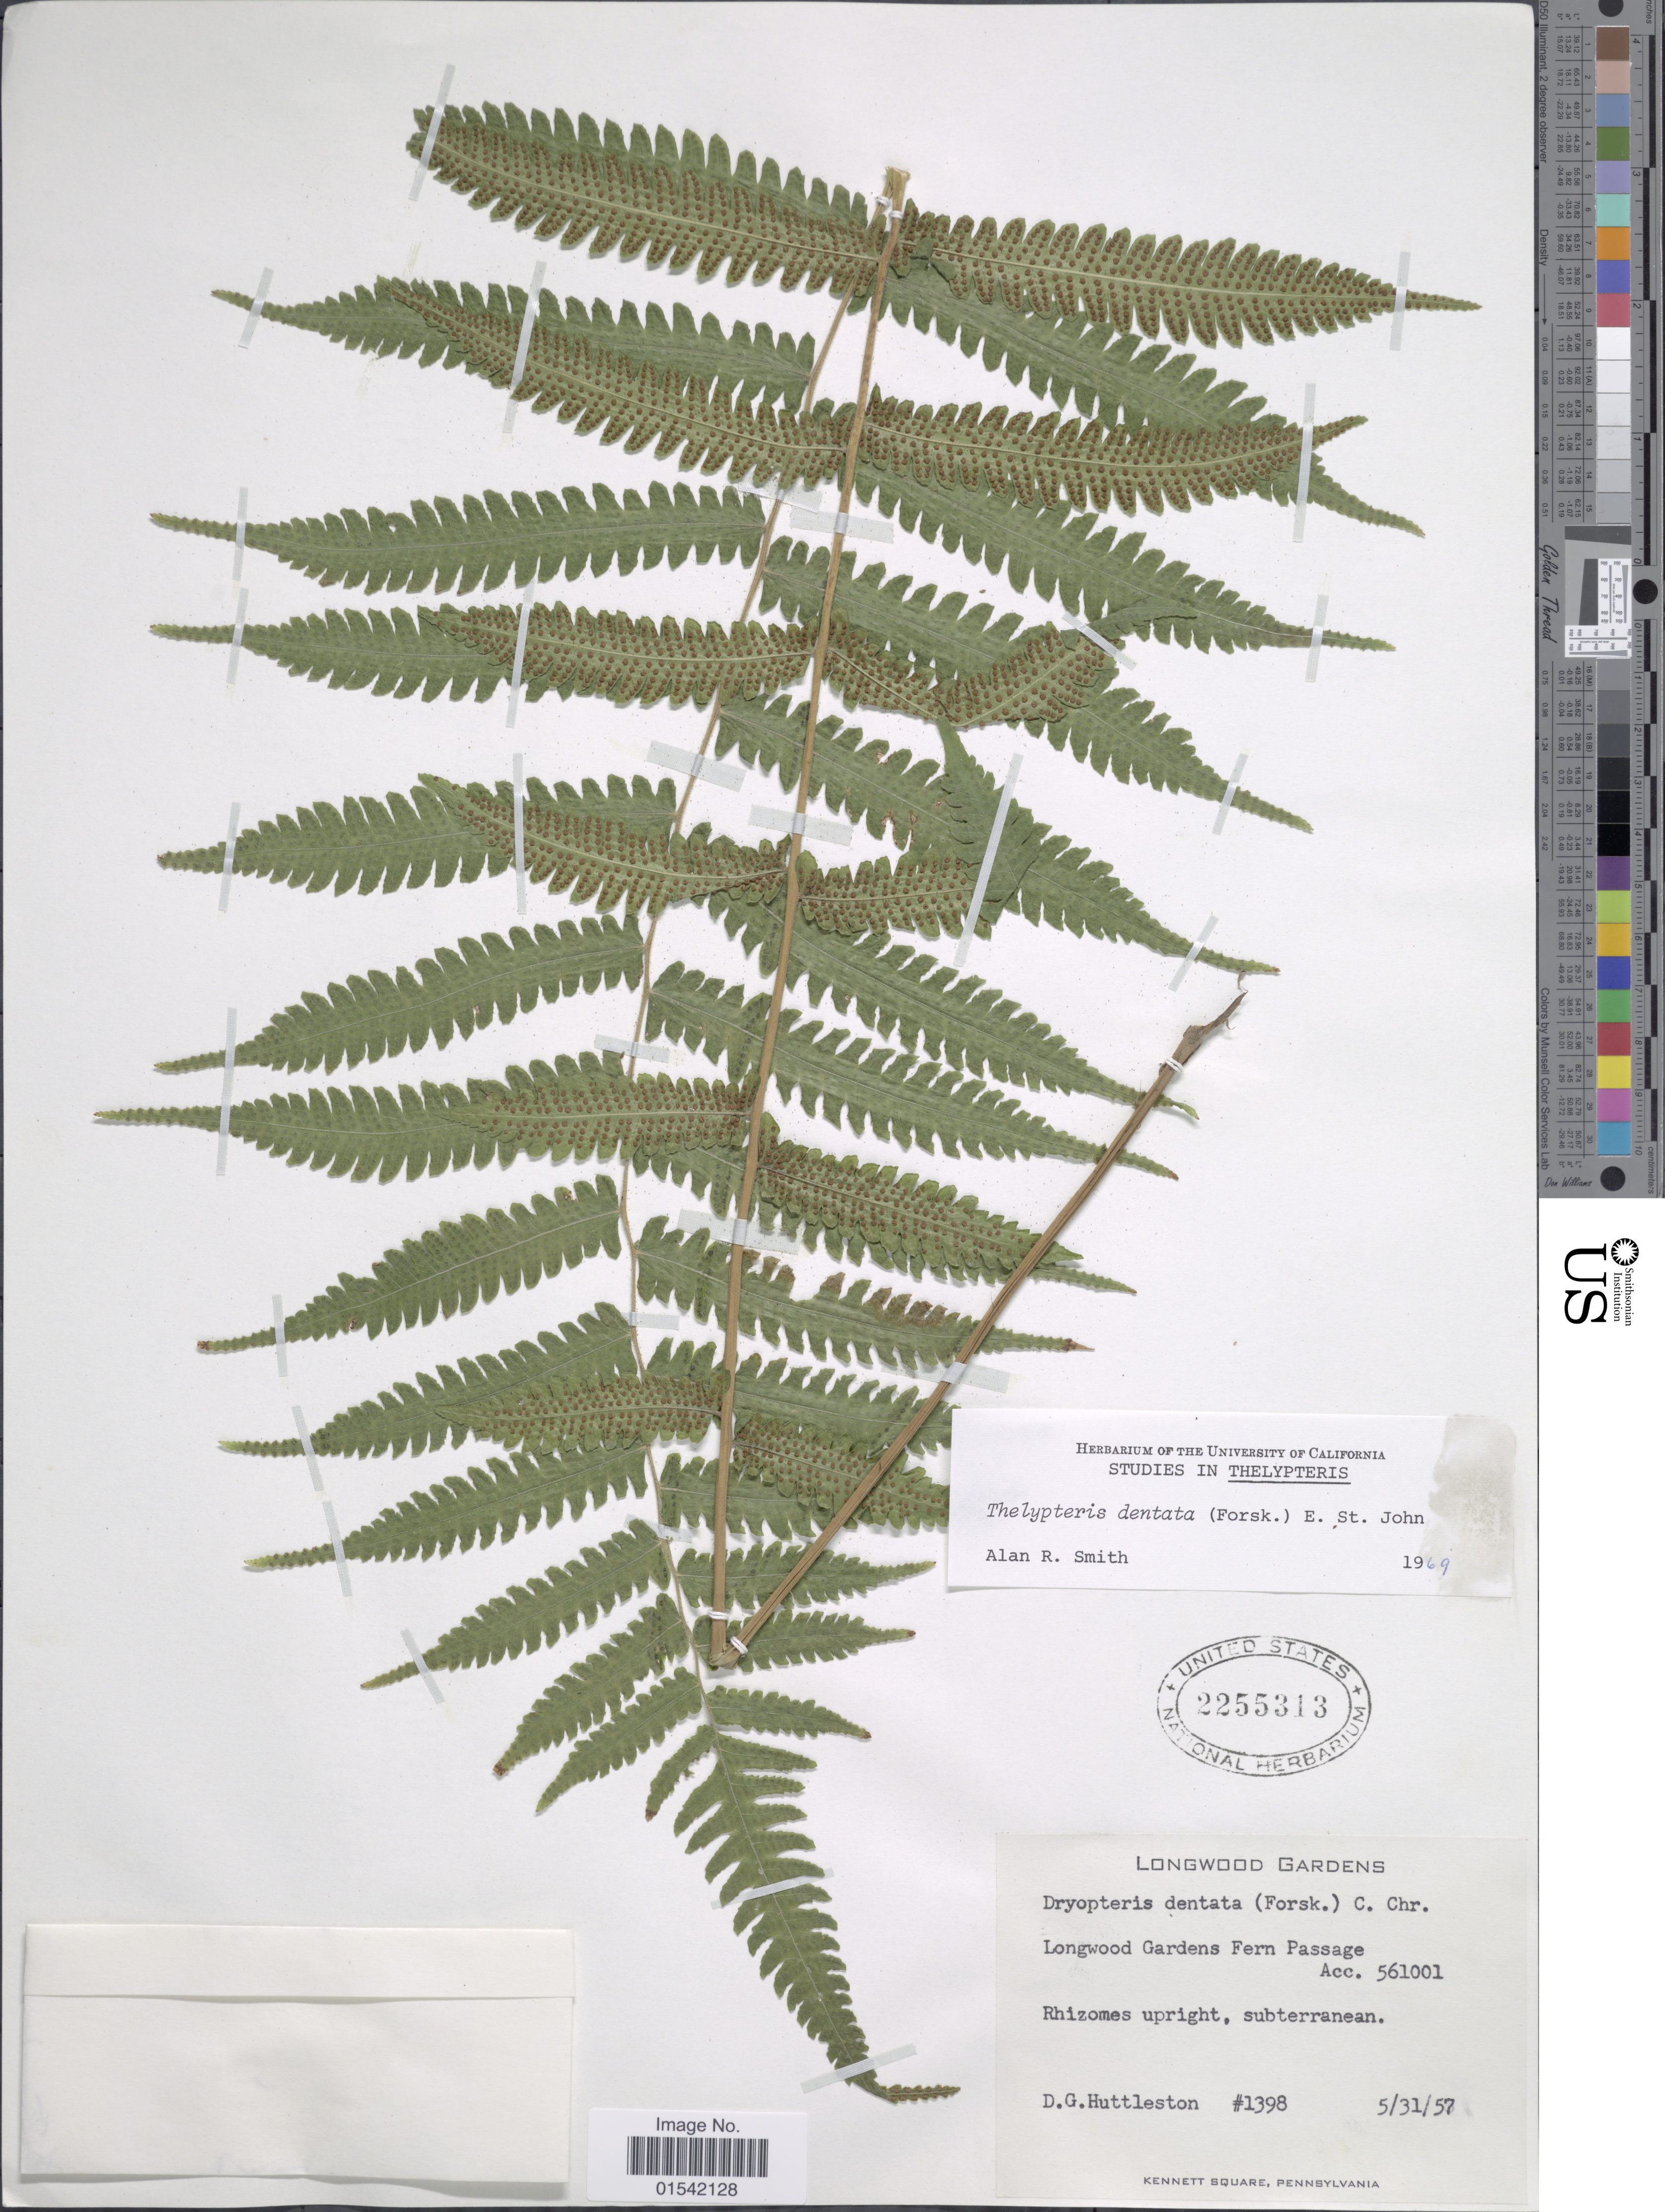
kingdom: Plantae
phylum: Tracheophyta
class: Polypodiopsida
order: Polypodiales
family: Thelypteridaceae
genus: Cyclosorus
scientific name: Cyclosorus dentatus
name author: (Forssk.) Ching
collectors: D. G. Huttleston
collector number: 1398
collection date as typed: Transcribed d/m/y: 31/5/57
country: United States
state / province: Pennsylvania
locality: Longwood Gardens Fern Passage Acc. 561001, Rhizomes upright, subterranean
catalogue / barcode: US 2255313